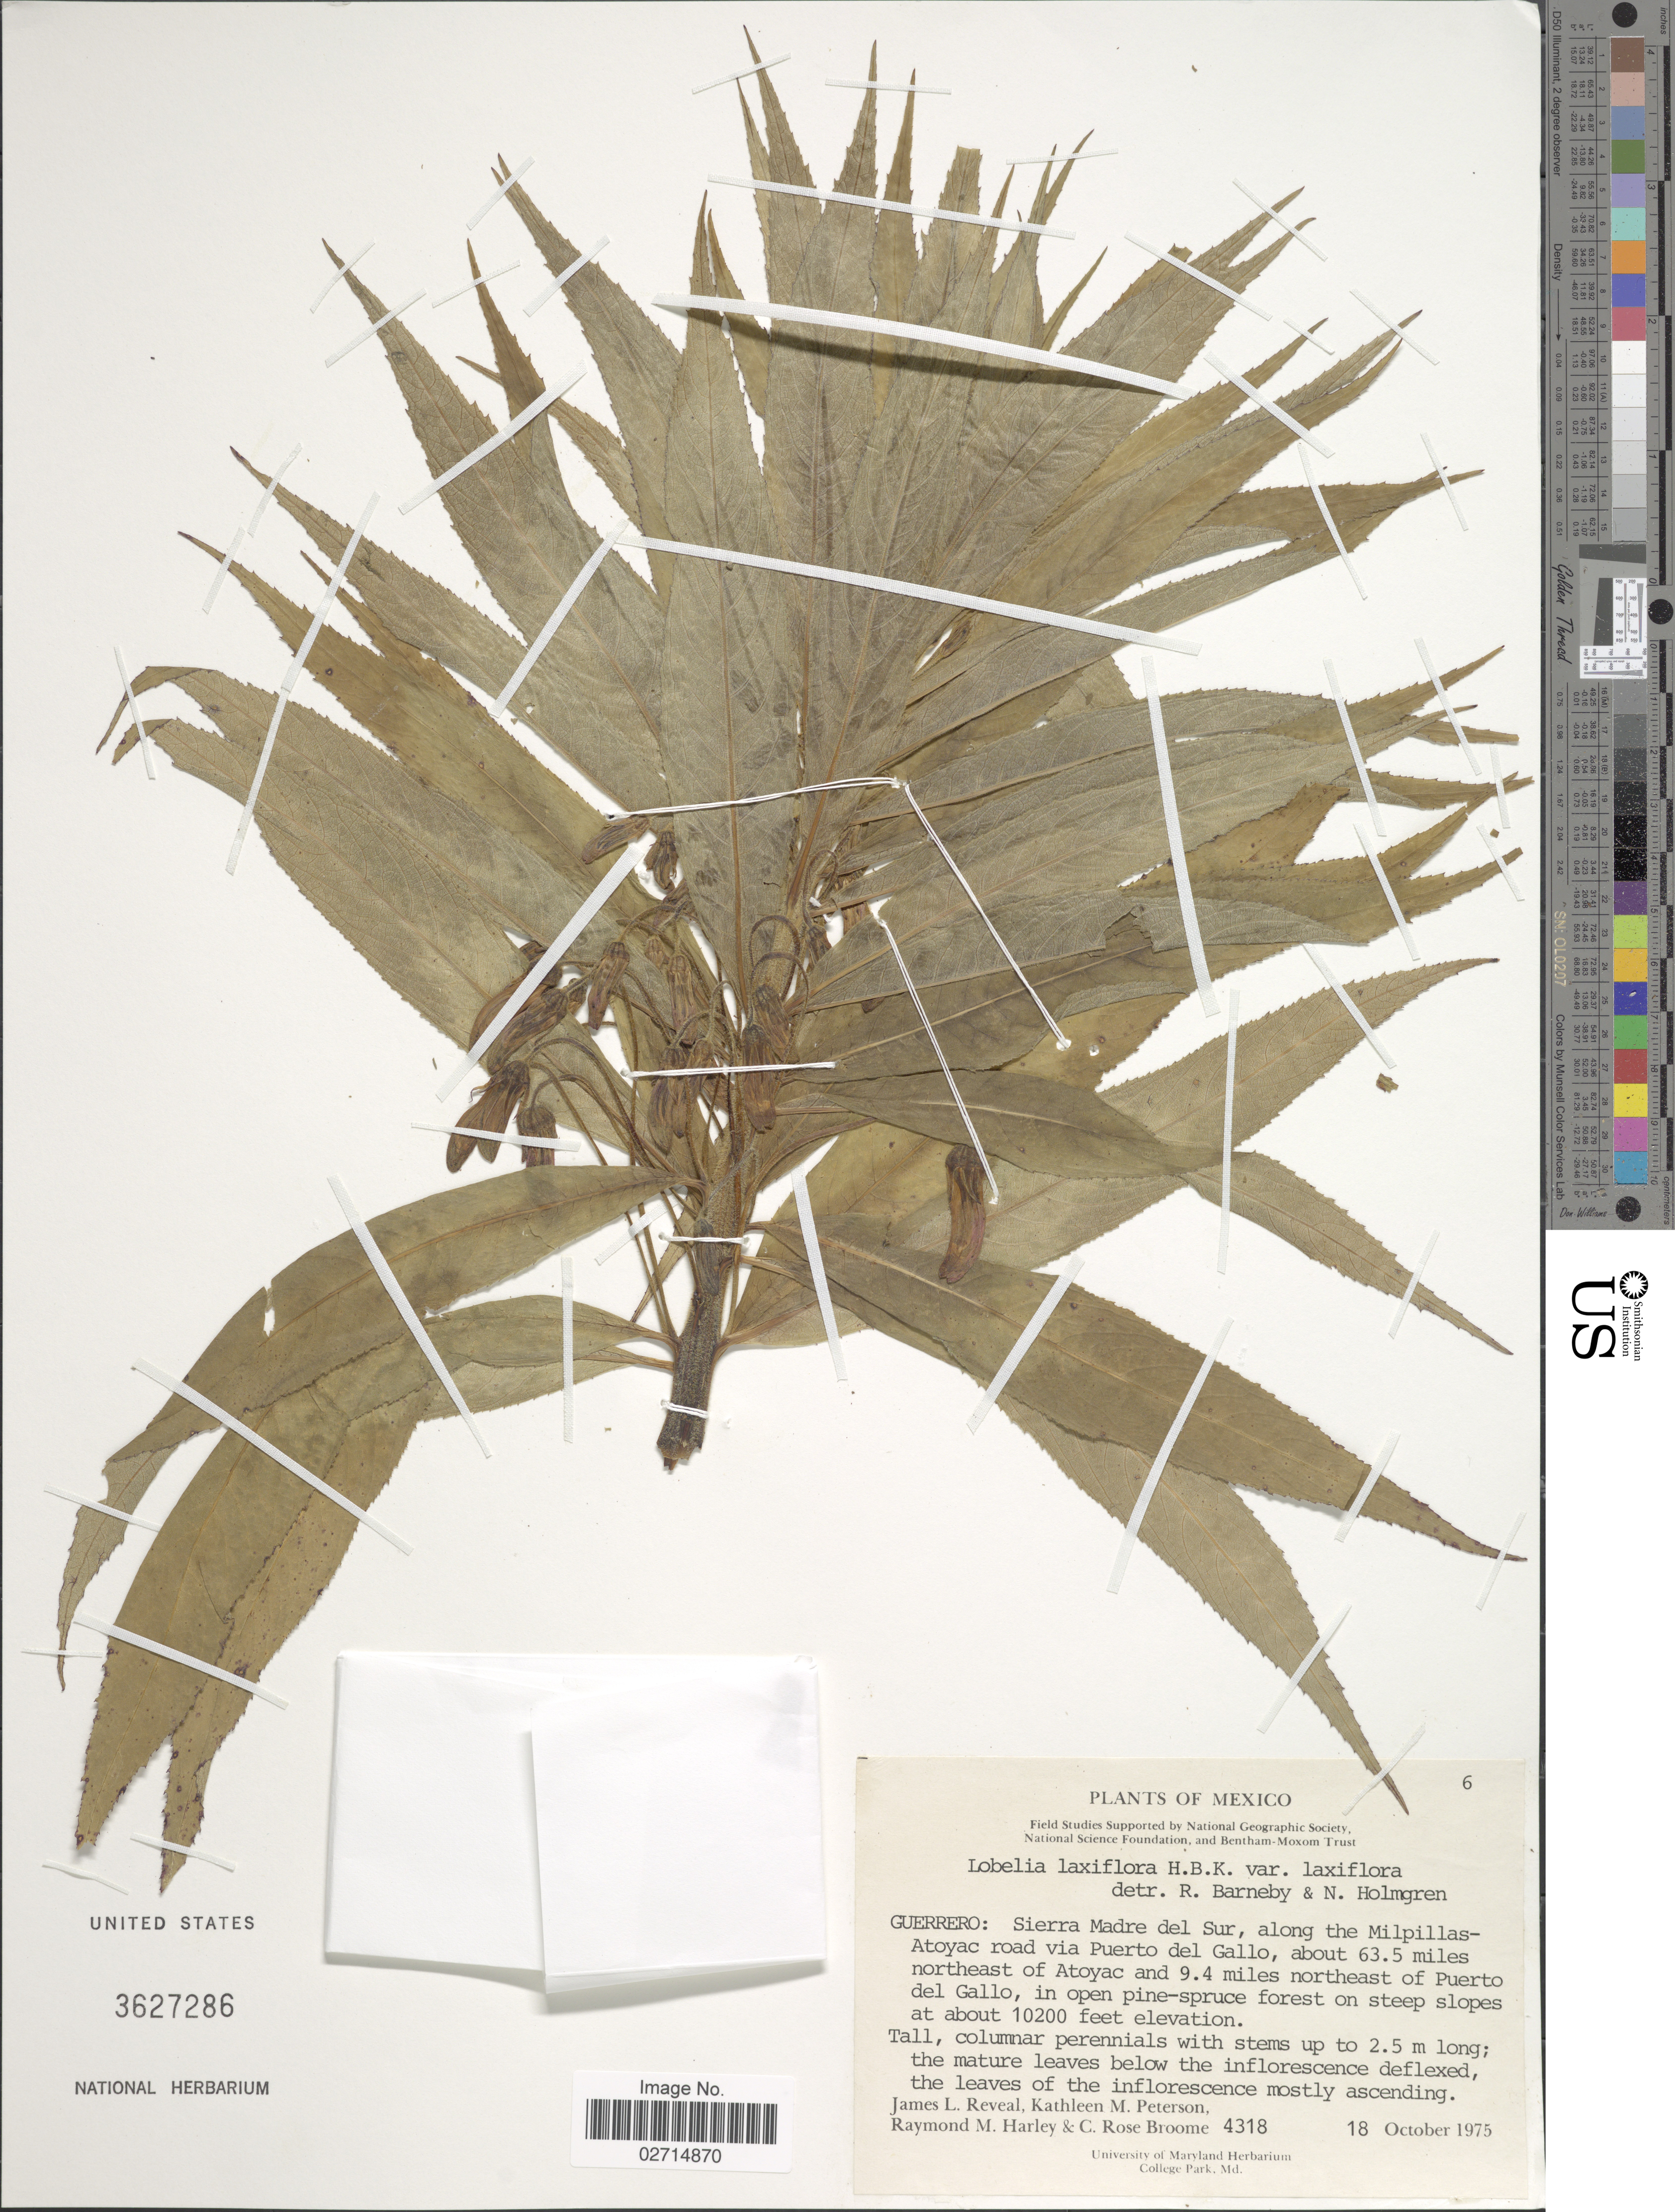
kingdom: Plantae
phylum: Tracheophyta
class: Magnoliopsida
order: Asterales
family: Campanulaceae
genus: Lobelia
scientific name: Lobelia laxiflora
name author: Kunth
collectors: J. L. Reveal, K. Peterson, R. M. Harley & C. R. Broome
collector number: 4318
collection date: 1975-10-18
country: Mexico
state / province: Guerrero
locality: Guerrero: Sierra Madre del Sur, along the Milpillas-Atoyac road via Puerto del Gallo, about 63.5 miles northeast of Atoyac and 9.4 miles northeast of Puerto del Gallo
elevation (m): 3109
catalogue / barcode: US 3627286